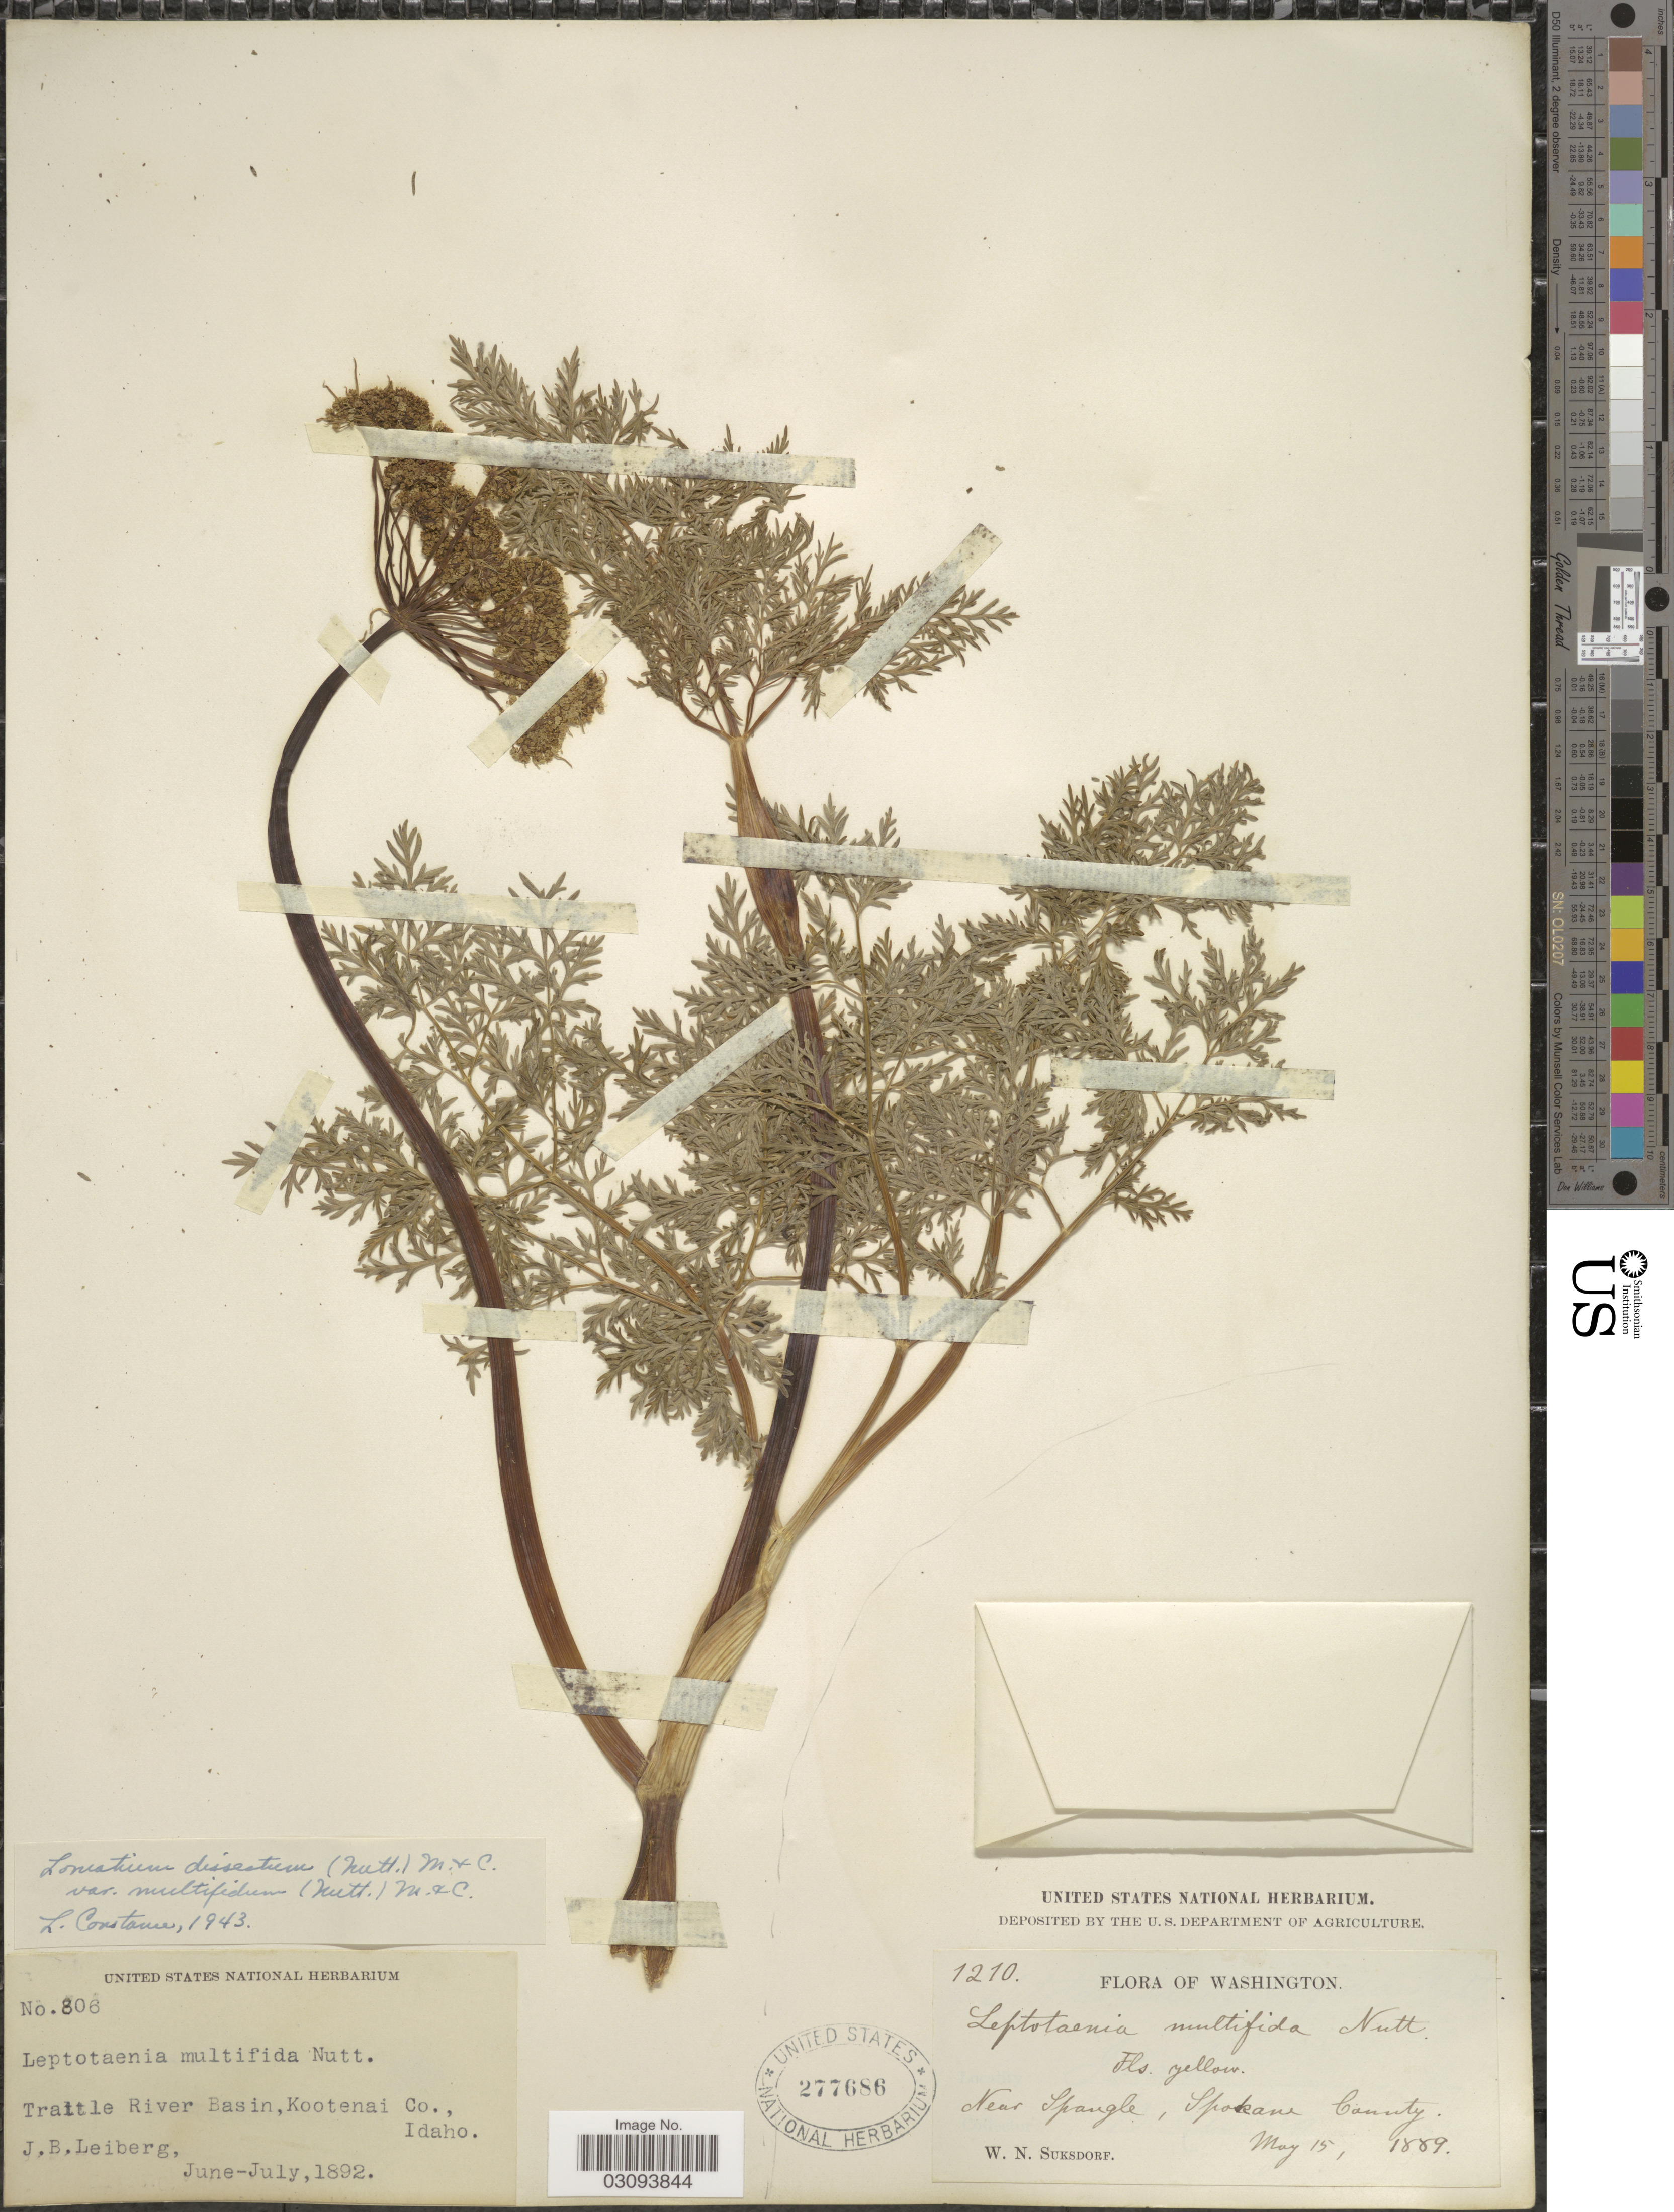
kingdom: Plantae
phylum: Tracheophyta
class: Magnoliopsida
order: Apiales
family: Apiaceae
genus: Lomatium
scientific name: Lomatium dissectum var. multifidum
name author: (Nutt.) Mathias & Constance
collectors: W. N. Suksdorf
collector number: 1210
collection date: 1889-05-15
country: United States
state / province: Washington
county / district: Spokane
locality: Near Spangle, Spokane County.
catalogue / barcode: US 277686